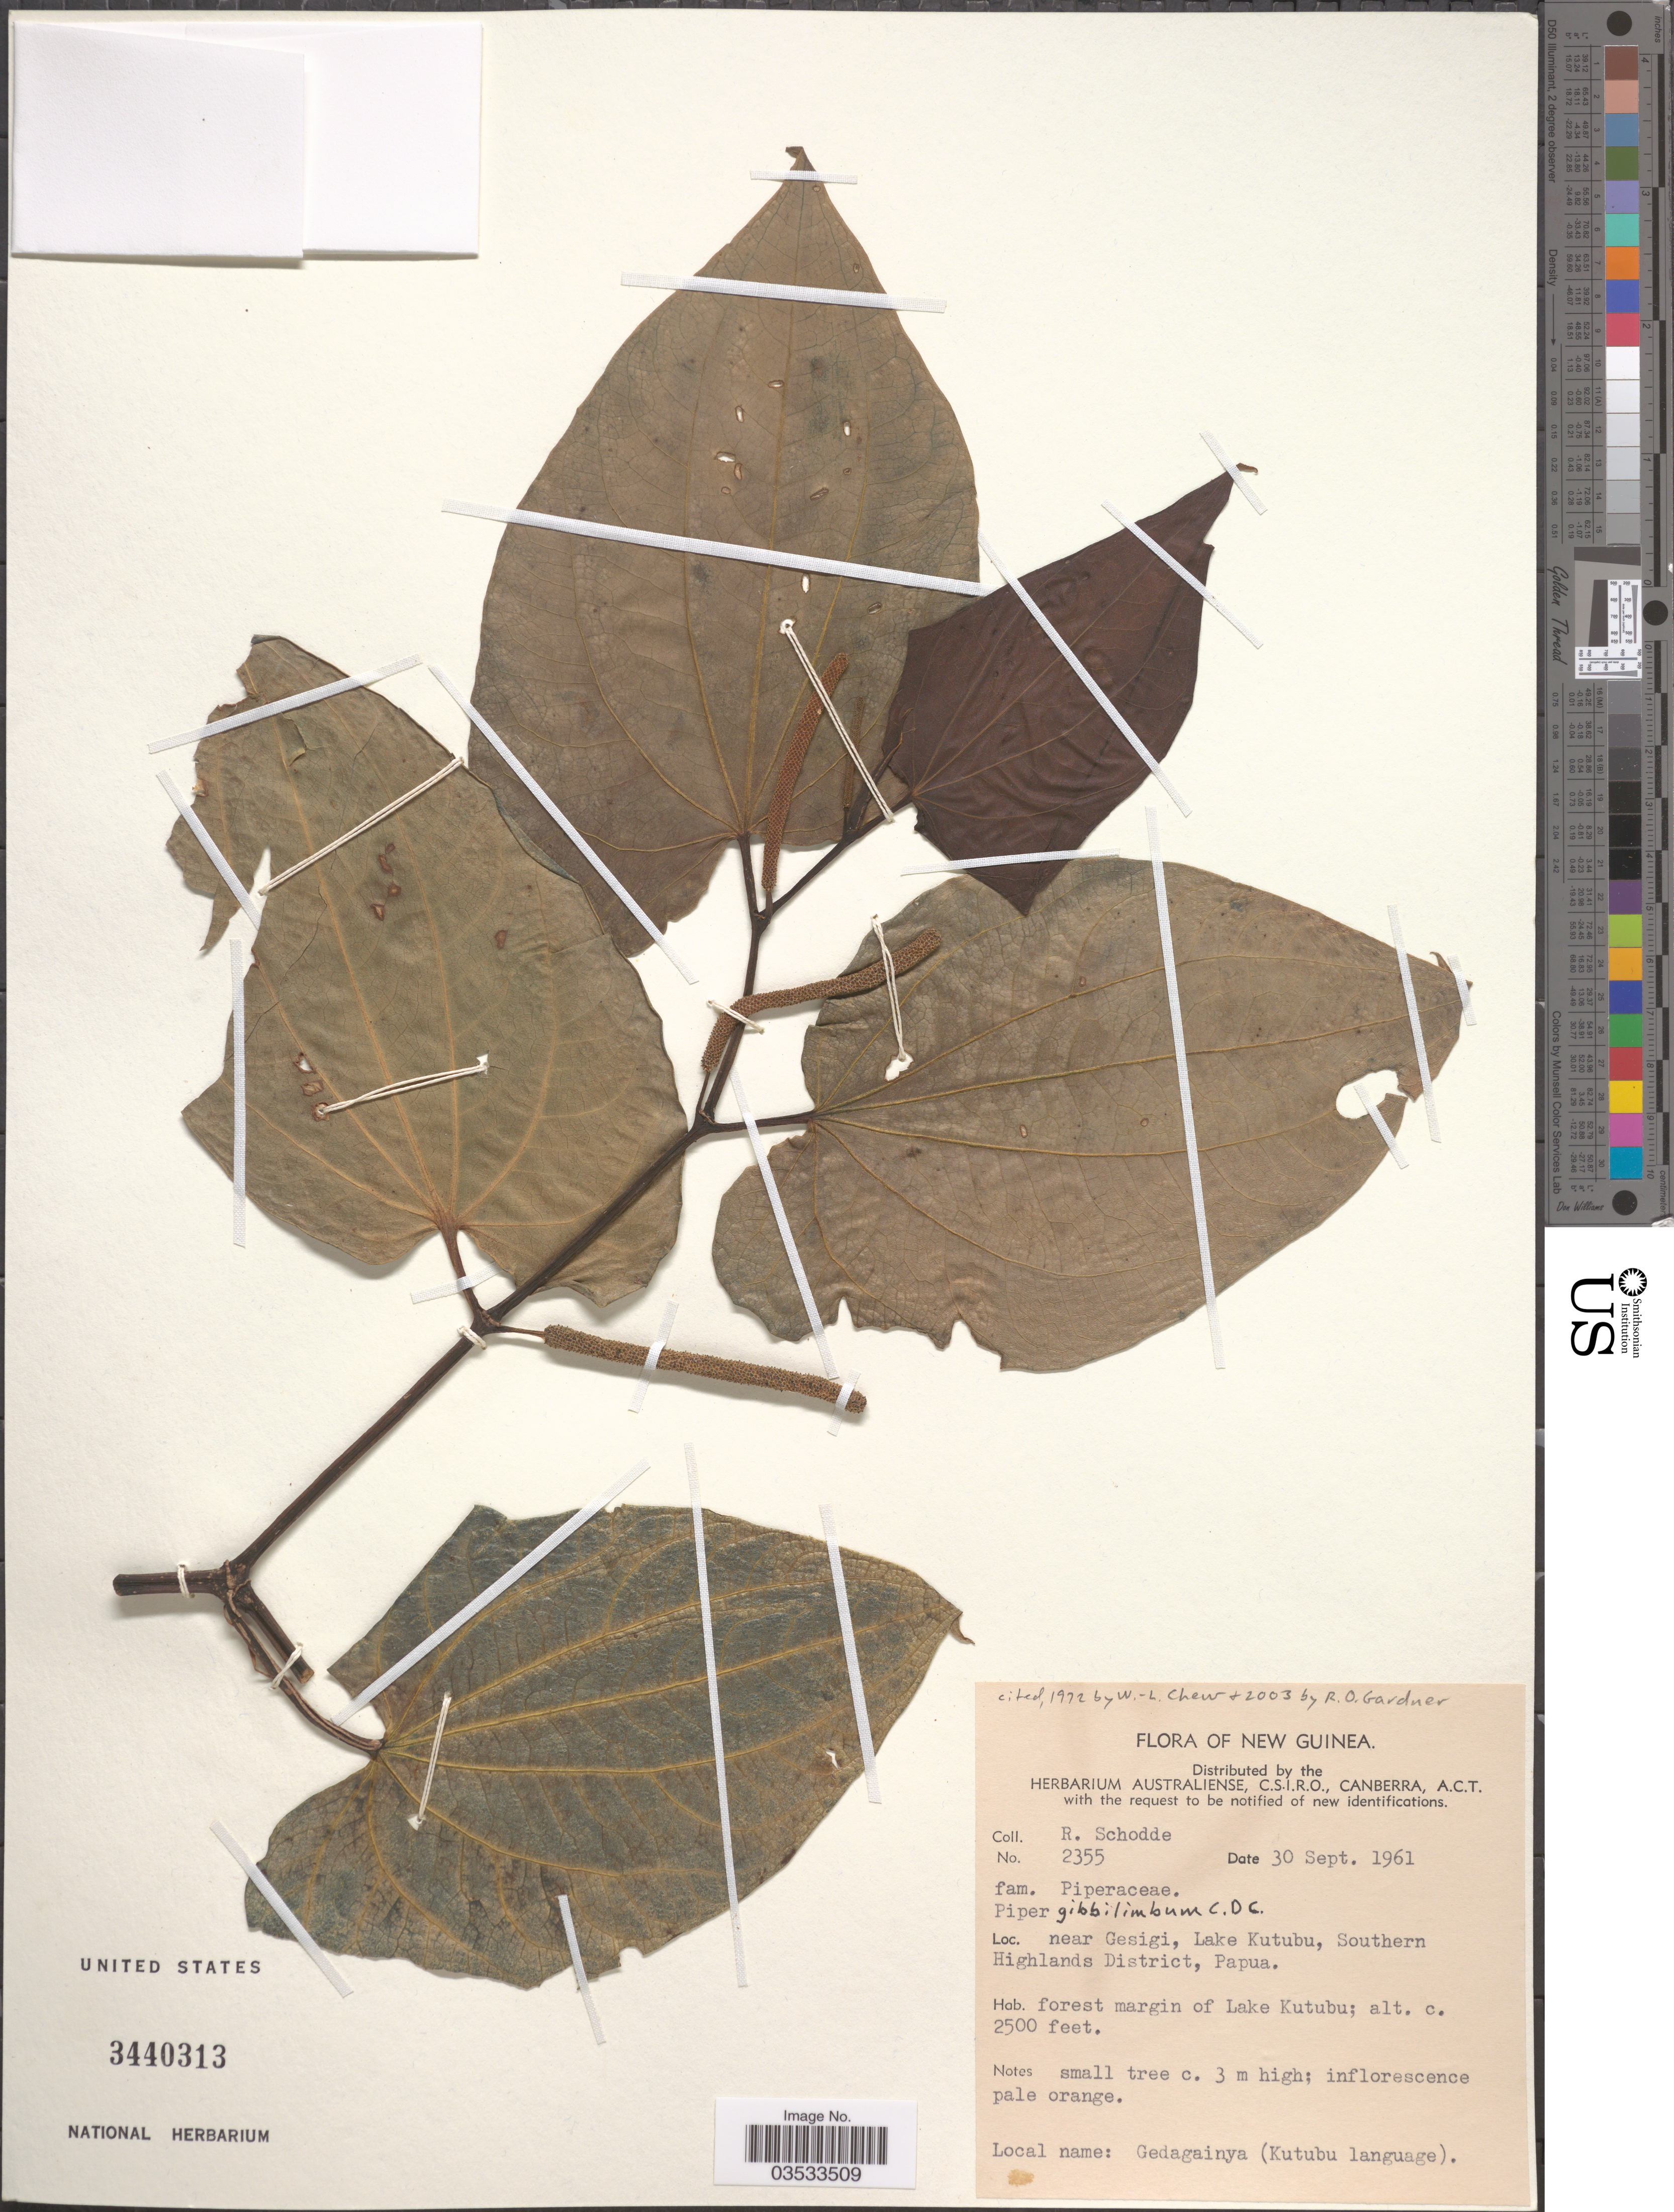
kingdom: Plantae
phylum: Tracheophyta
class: Magnoliopsida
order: Piperales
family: Piperaceae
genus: Piper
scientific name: Piper gibbilimbum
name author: C. DC.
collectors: R. Schodde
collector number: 2355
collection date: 1961-09-30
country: Papua New Guinea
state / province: Southern Highlands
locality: New Guinea. Near Gesigi, Lake Kutubu, Southern Highlands District, Papua. Forest margin of Lake Kutubu.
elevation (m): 762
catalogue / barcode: US 3440313